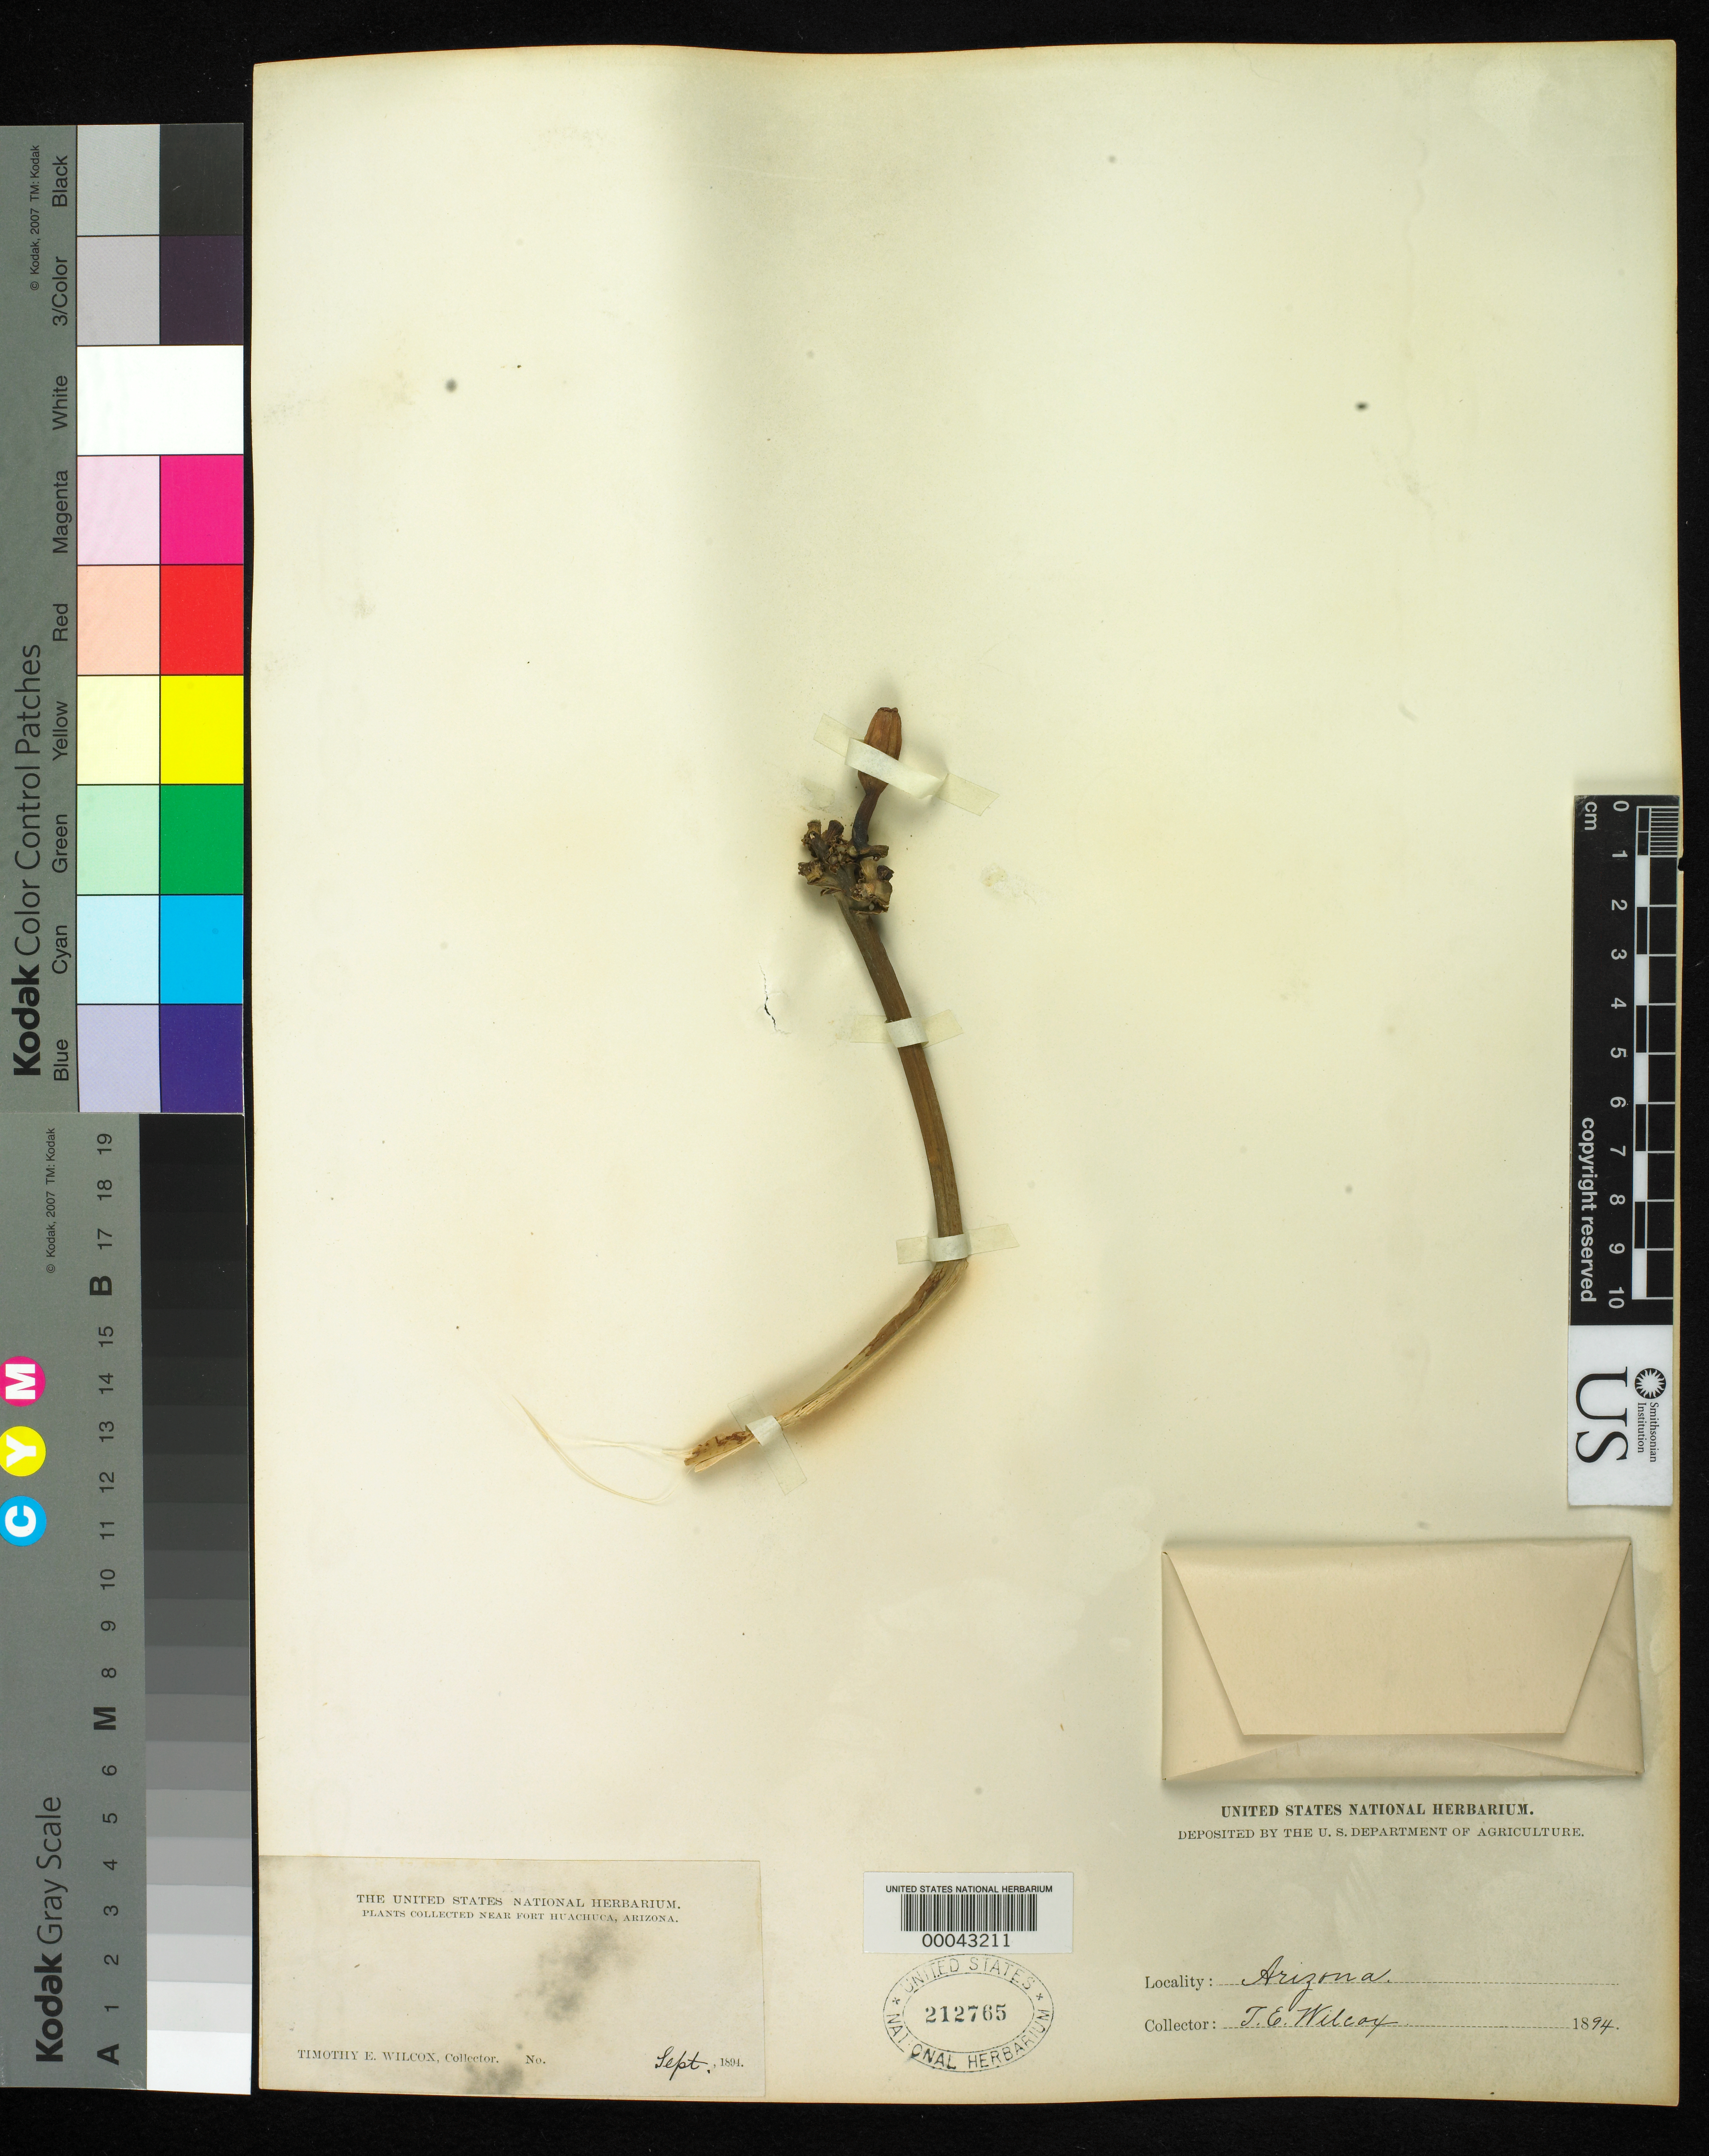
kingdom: Plantae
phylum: Tracheophyta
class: Liliopsida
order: Asparagales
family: Asparagaceae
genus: Agave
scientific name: Agave palmeri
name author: Engelm.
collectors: T. E. Wilcox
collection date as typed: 1894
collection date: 1894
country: United States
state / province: Arizona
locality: Fort huachuca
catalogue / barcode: US 212765